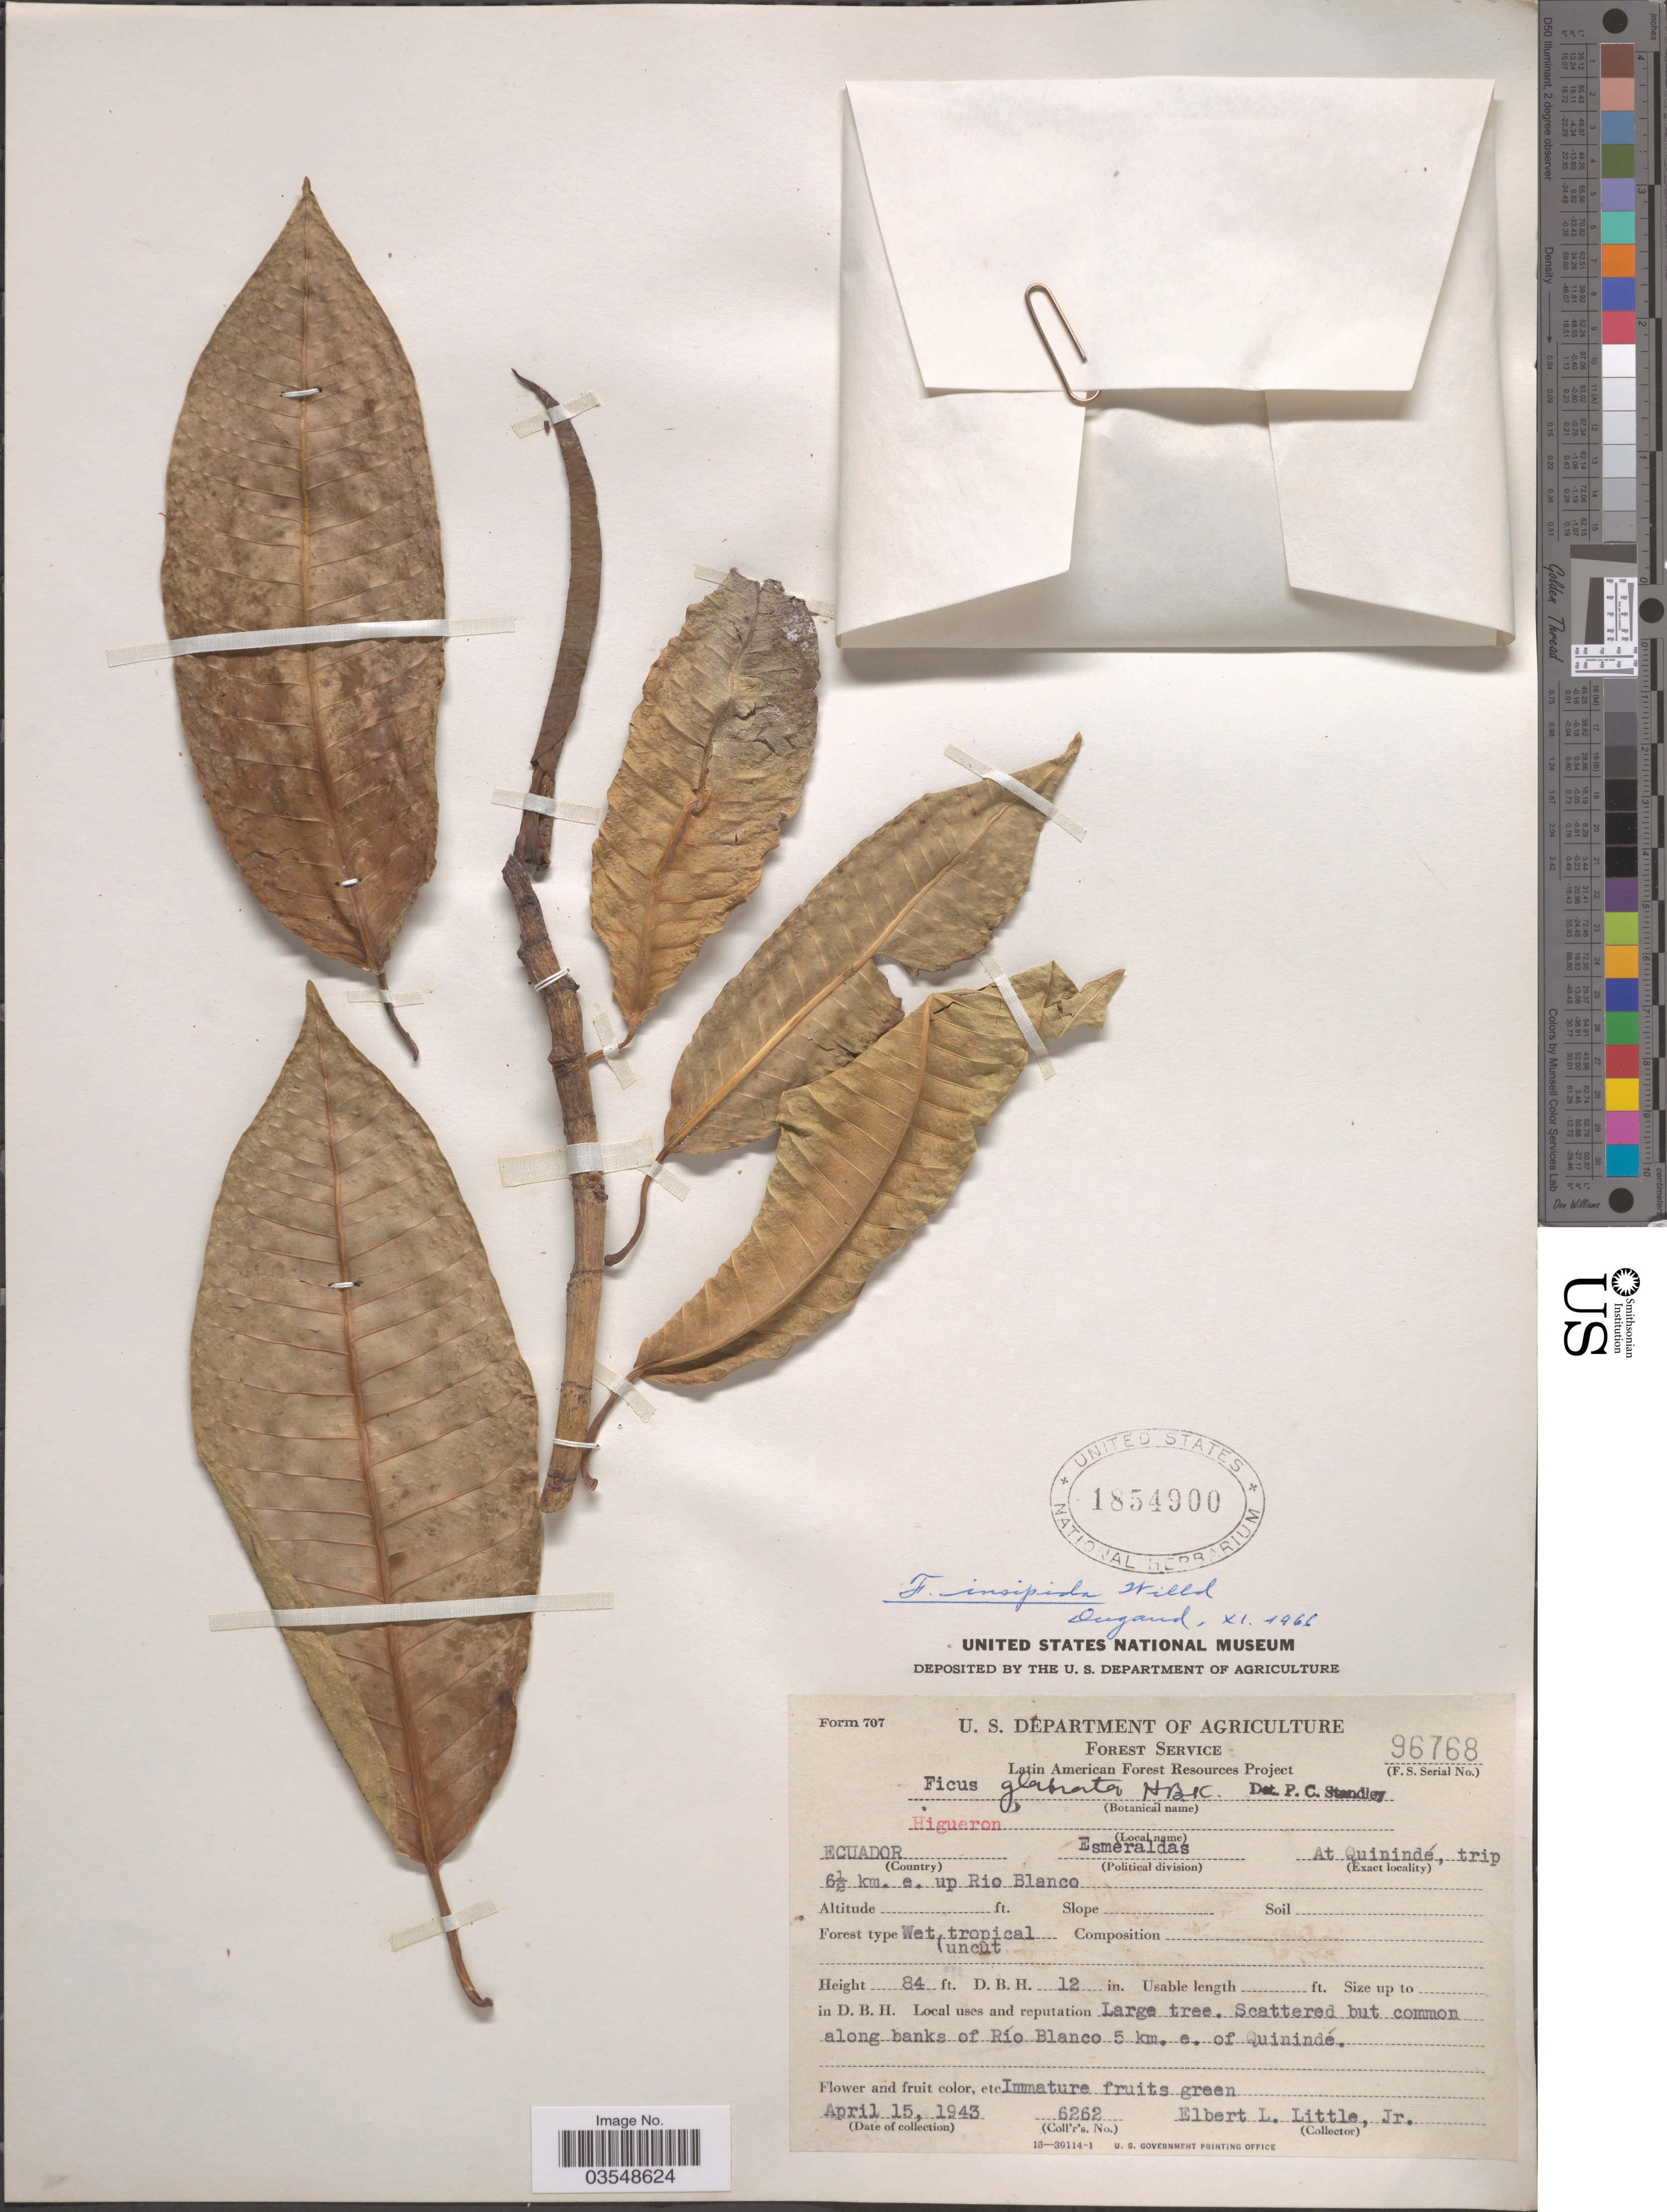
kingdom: Plantae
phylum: Tracheophyta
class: Magnoliopsida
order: Rosales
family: Moraceae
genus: Ficus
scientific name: Ficus insipida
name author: Willd.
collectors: E. L. Little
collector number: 6262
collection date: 1943-04-15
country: Ecuador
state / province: Esmeraldas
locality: At Quinindé, trip 6½ km. e. up Rio Blanco. Along banks of Río Blanco 5 km. e. of Quinindé.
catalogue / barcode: US 1854900